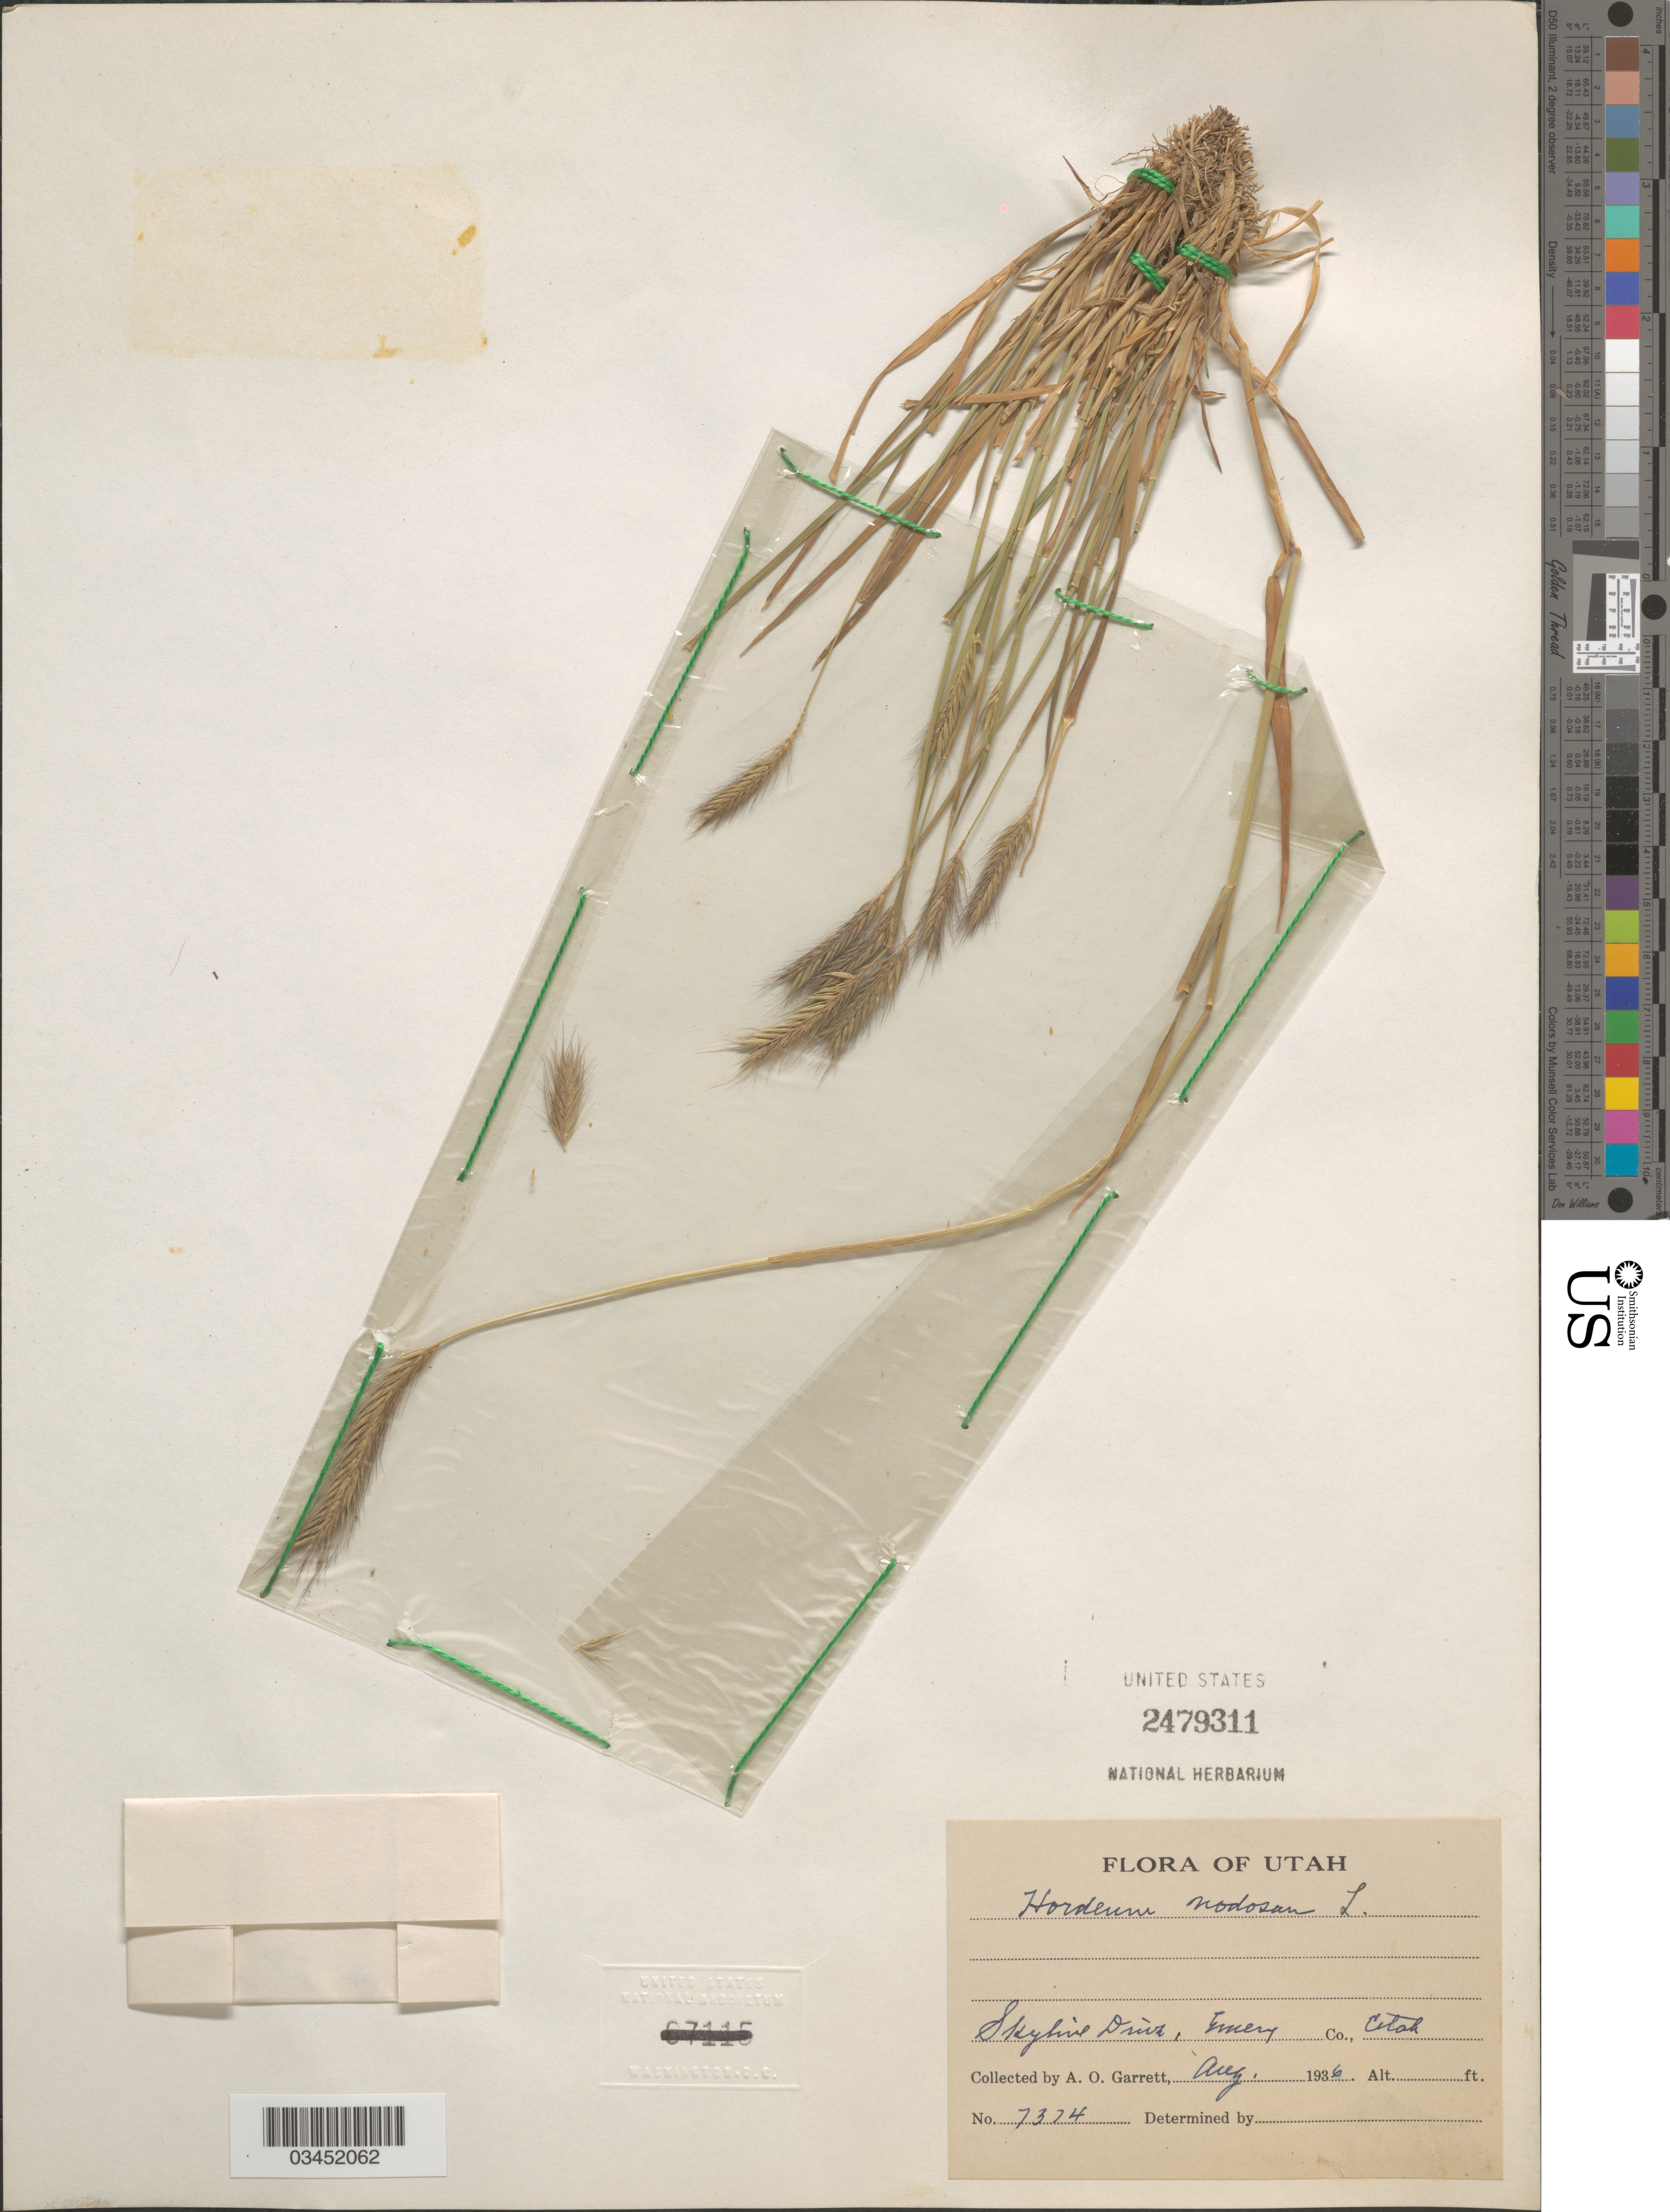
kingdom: Plantae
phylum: Tracheophyta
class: Liliopsida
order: Poales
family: Poaceae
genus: Hordeum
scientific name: Hordeum brachyantherum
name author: Nevski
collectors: A. O. Garrett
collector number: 7374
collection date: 1936-08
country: United States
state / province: Utah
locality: Skyline Drive, Emery Co.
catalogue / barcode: US 2479311